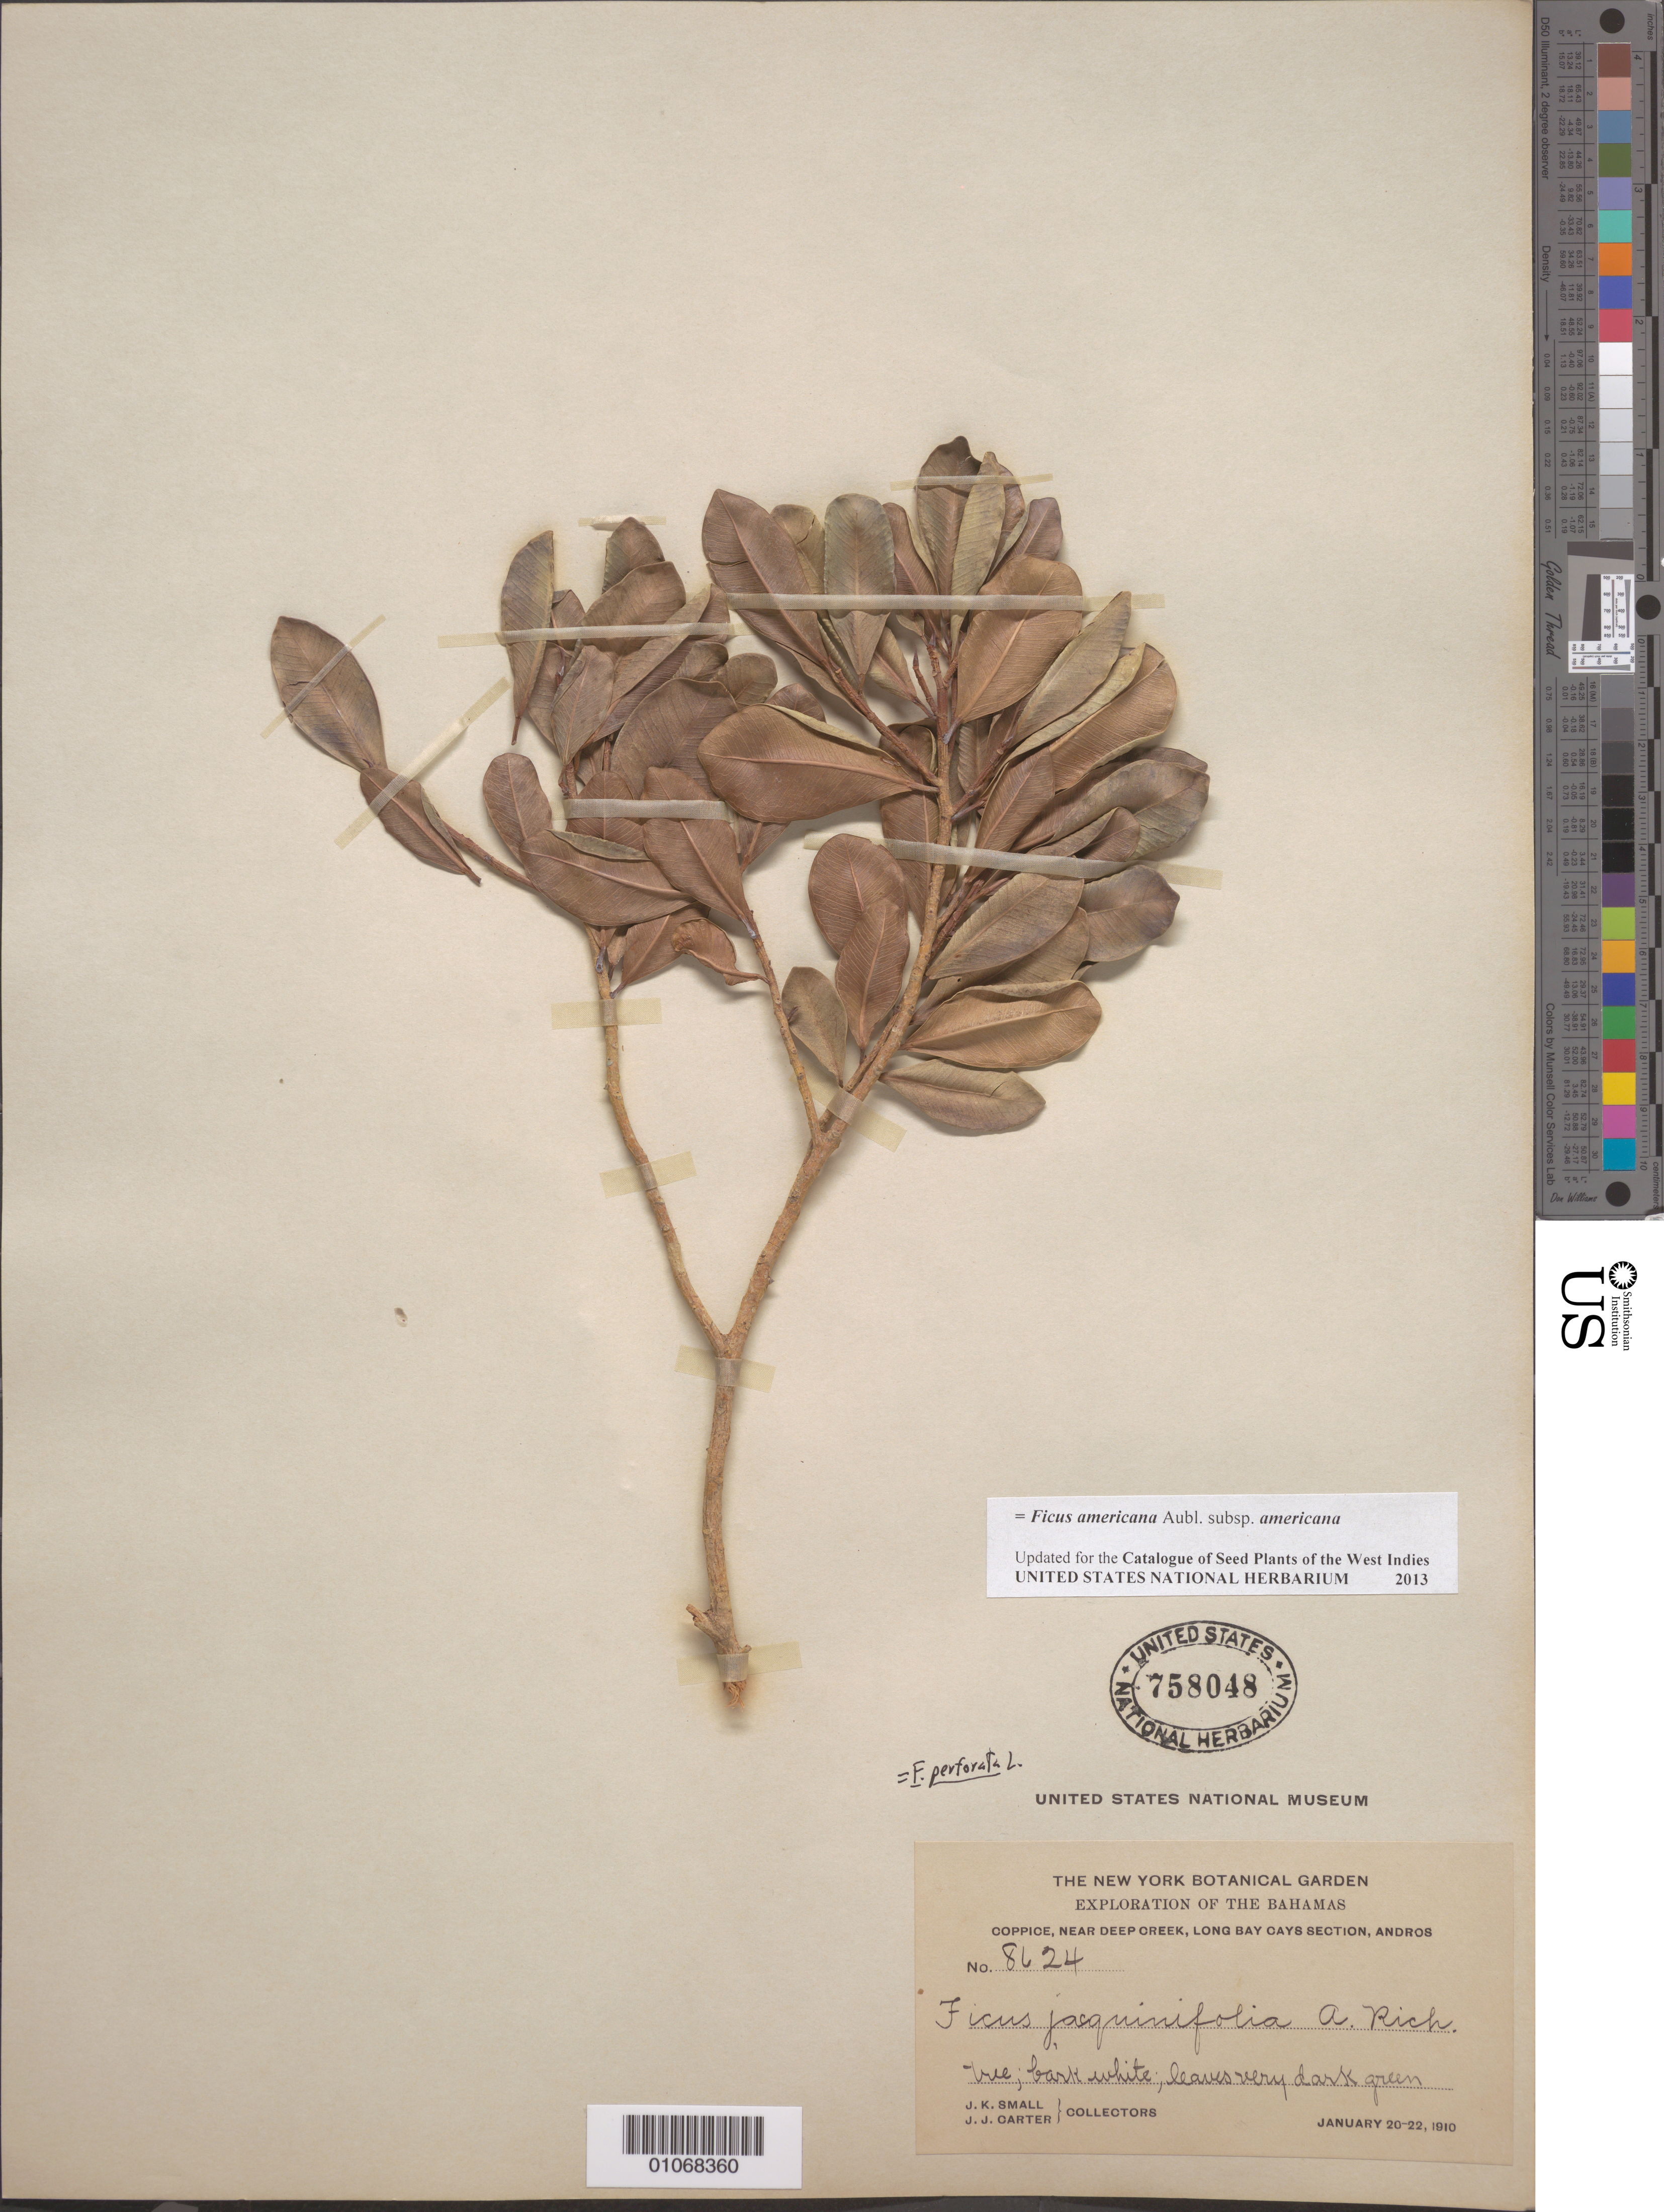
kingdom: Plantae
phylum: Tracheophyta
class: Magnoliopsida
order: Rosales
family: Moraceae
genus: Ficus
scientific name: Ficus perforata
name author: L.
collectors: J. K. Small & J. J. Carter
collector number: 8624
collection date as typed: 20 Jan 1910 to 22 Jan 1910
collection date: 1910-01-20/1910-01-22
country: Bahamas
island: Andros I.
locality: Coppice, near Deep Creek, Long Bay Cays section.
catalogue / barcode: US 758048